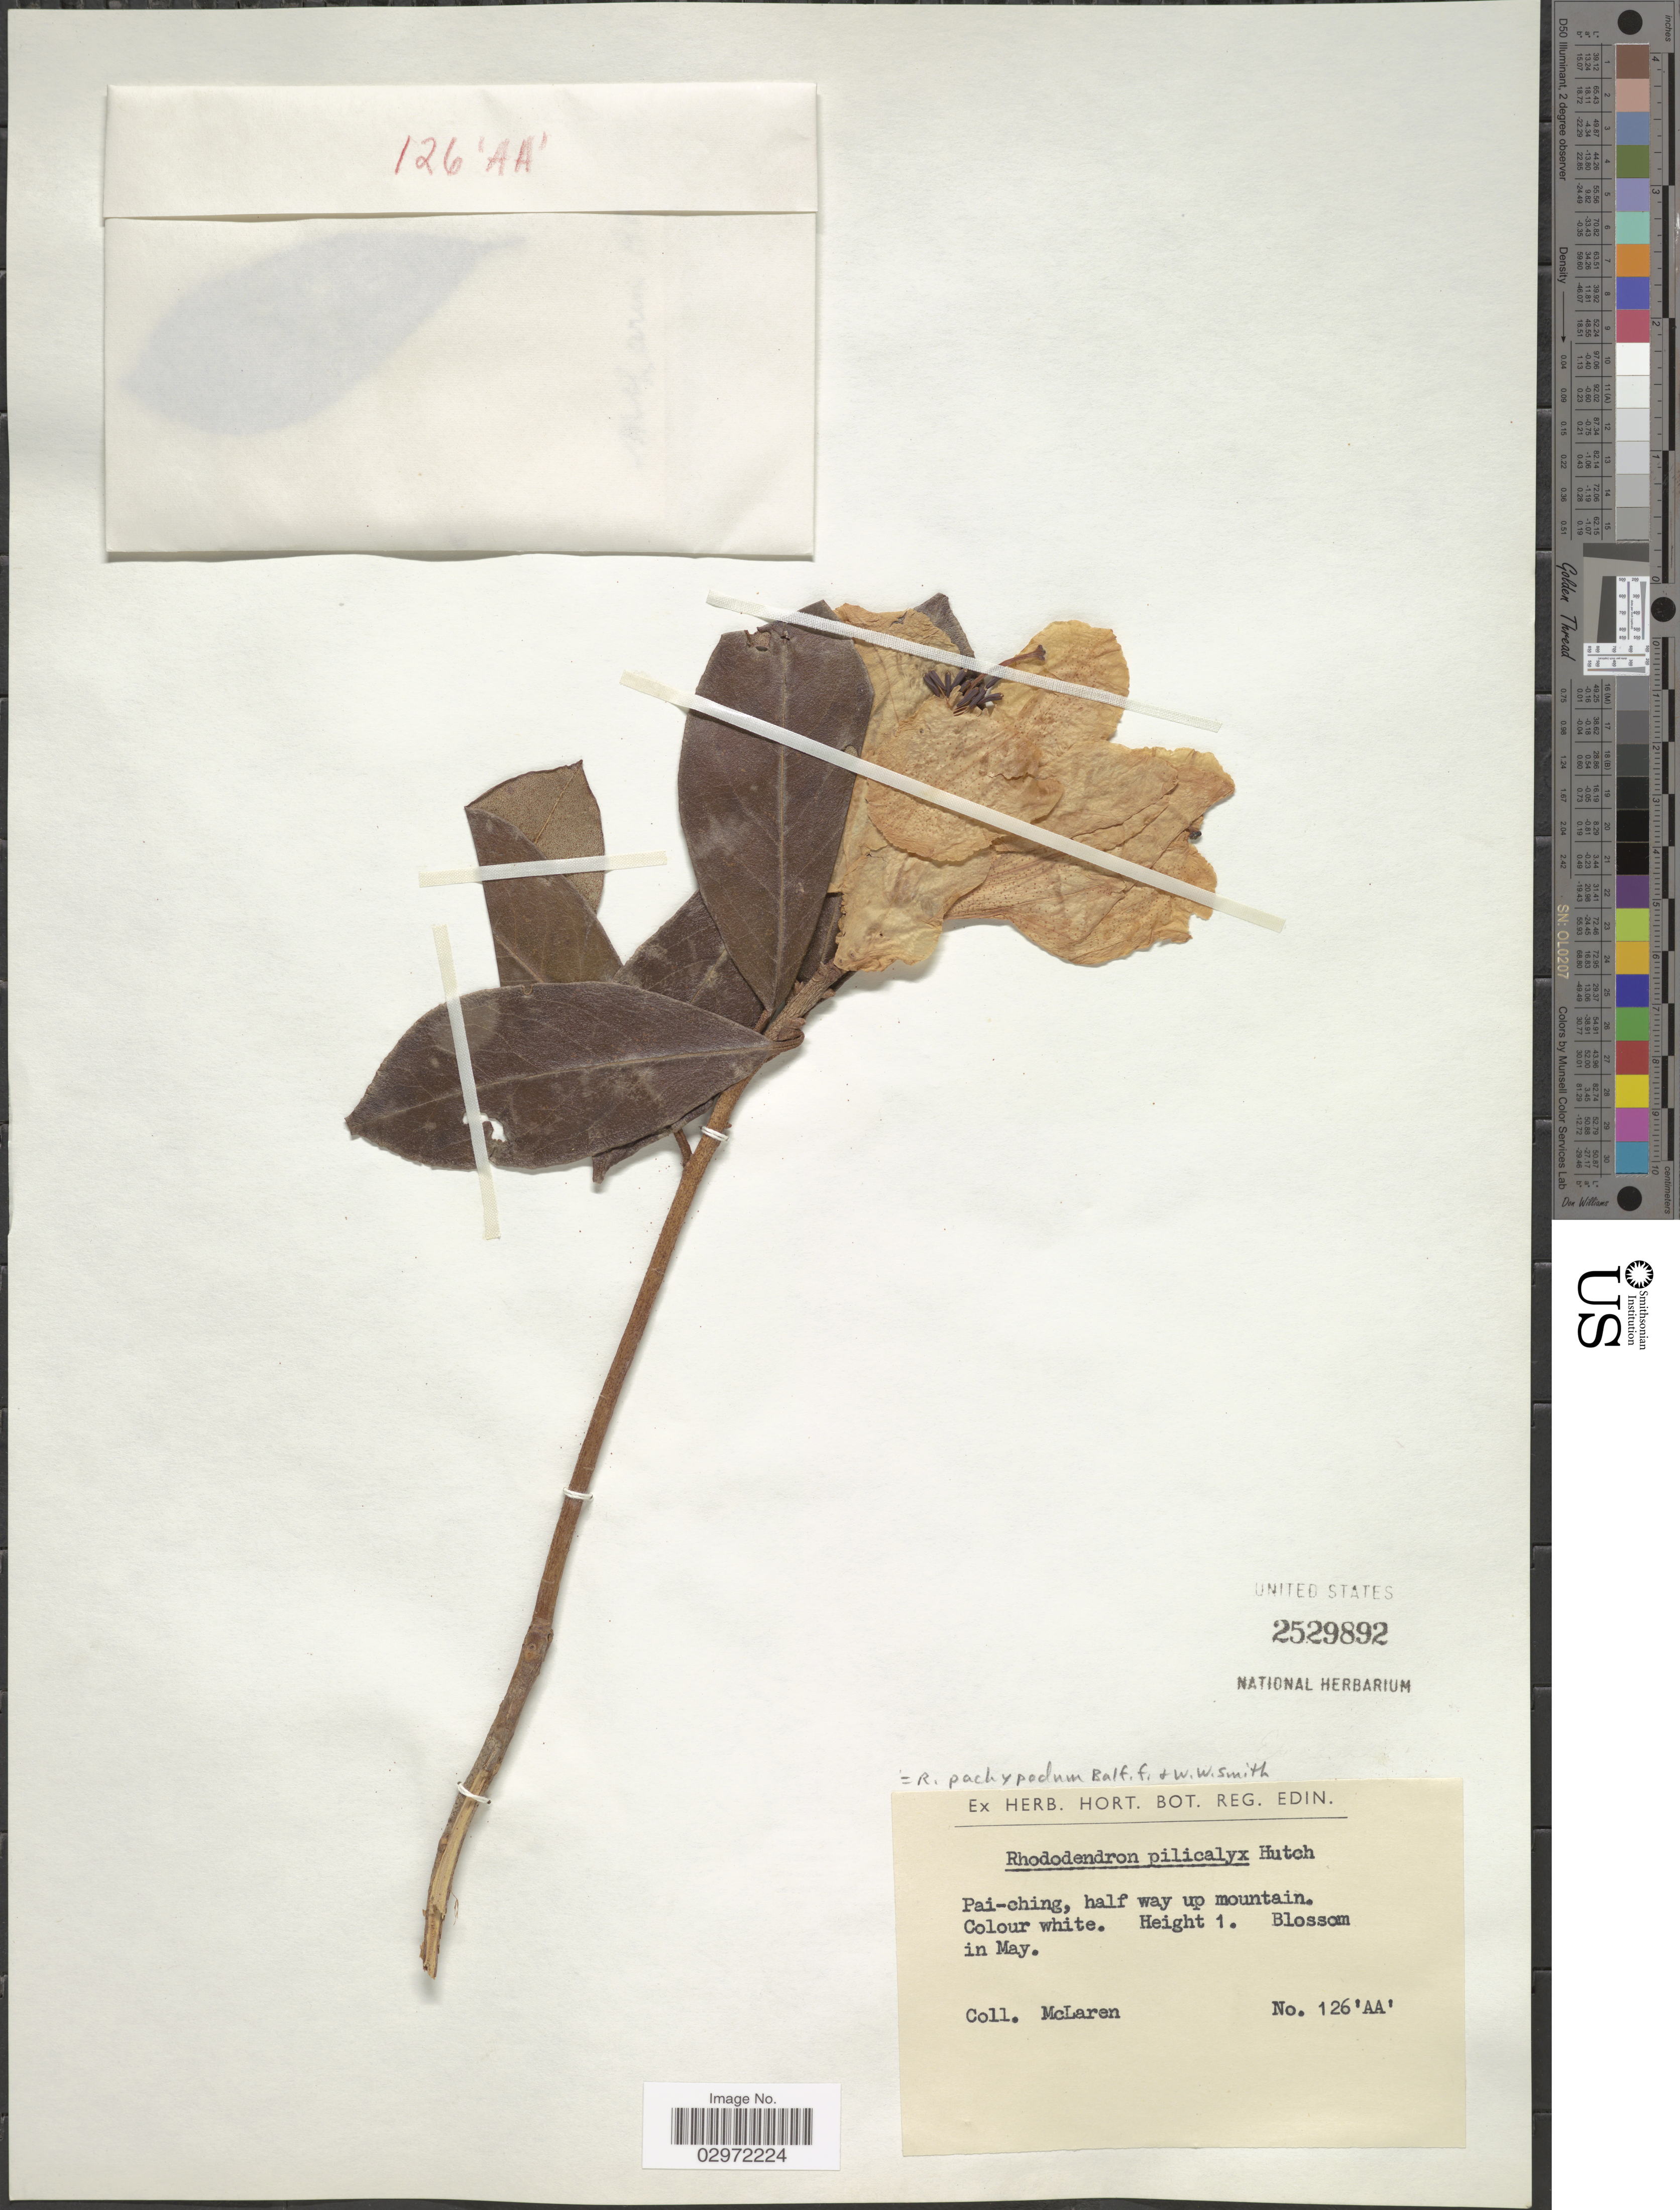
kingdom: Plantae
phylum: Tracheophyta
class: Magnoliopsida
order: Ericales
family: Ericaceae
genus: Rhododendron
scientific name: Rhododendron pachypodum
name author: Balf. f. & W.W. Sm.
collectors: McLaren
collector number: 126'AA'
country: China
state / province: Shanxi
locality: Pai-ching, half way up mountain.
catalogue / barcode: US 2529892